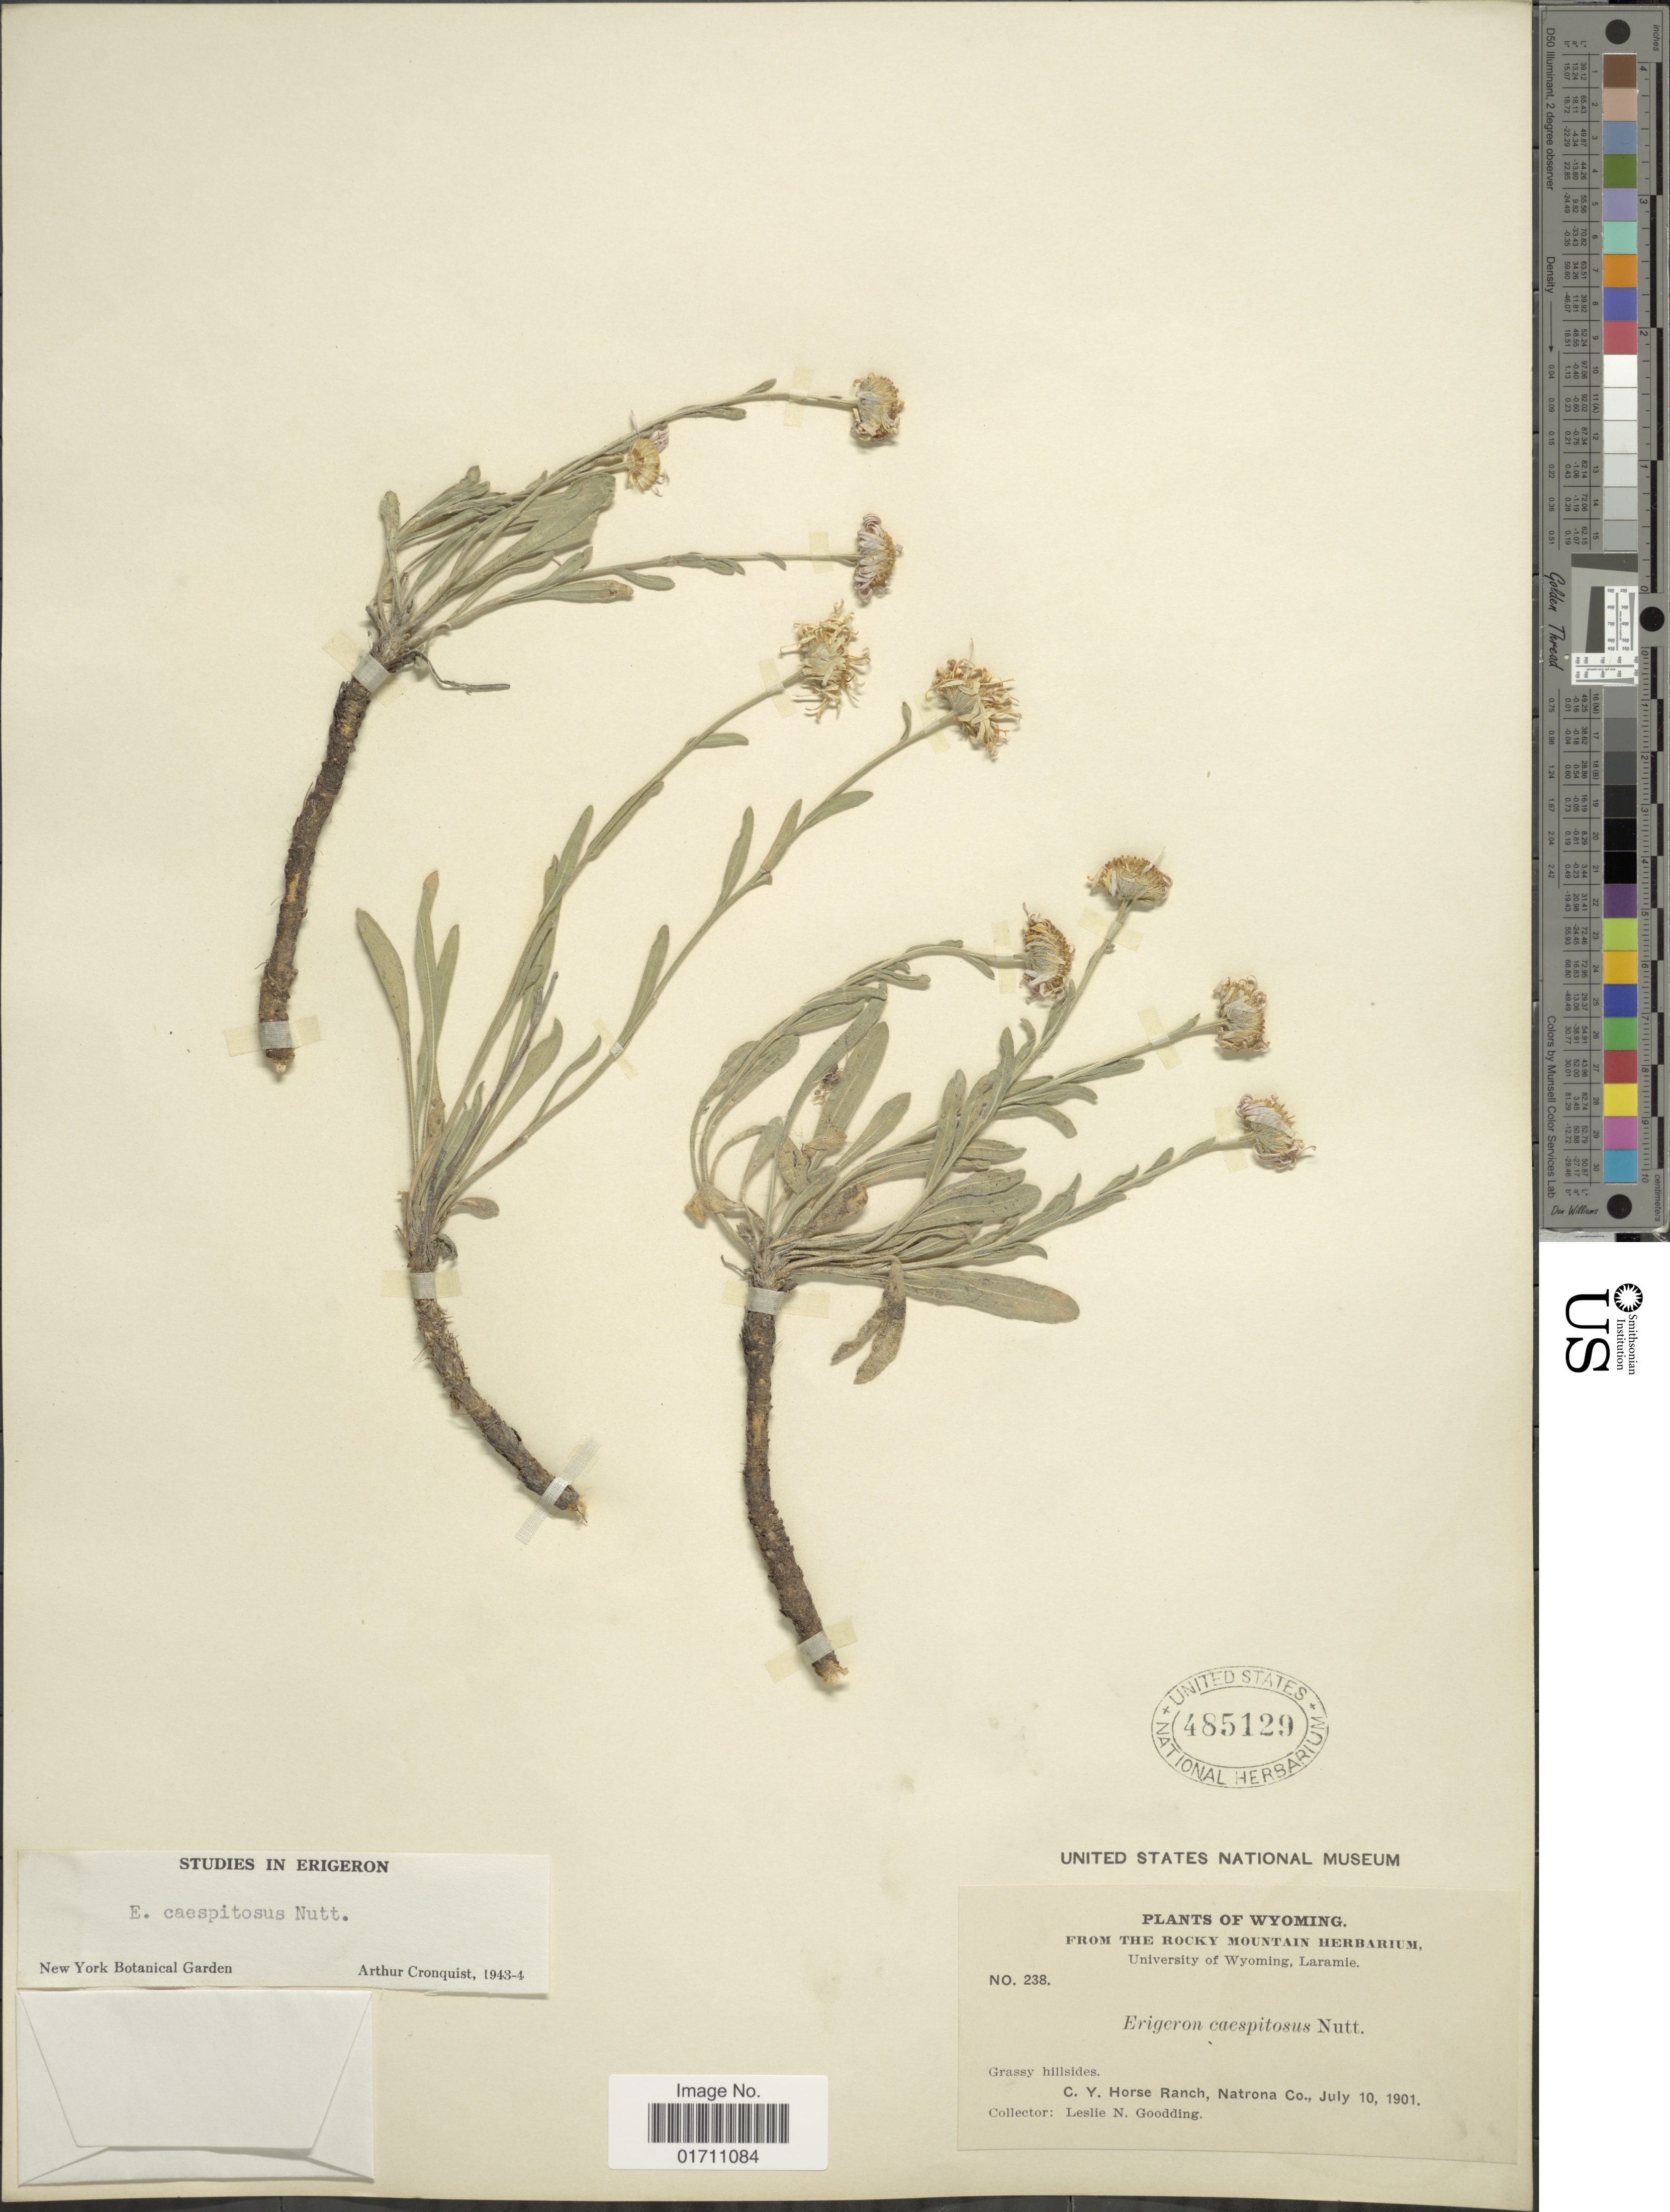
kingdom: Plantae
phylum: Tracheophyta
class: Magnoliopsida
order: Asterales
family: Asteraceae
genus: Erigeron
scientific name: Erigeron caespitosus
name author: Nutt.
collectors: L. N. Goodding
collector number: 238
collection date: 1901-07-10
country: United States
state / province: Wyoming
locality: Grassy hillsides. C.Y. Horse Ranch, Natrona Co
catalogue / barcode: US 485129